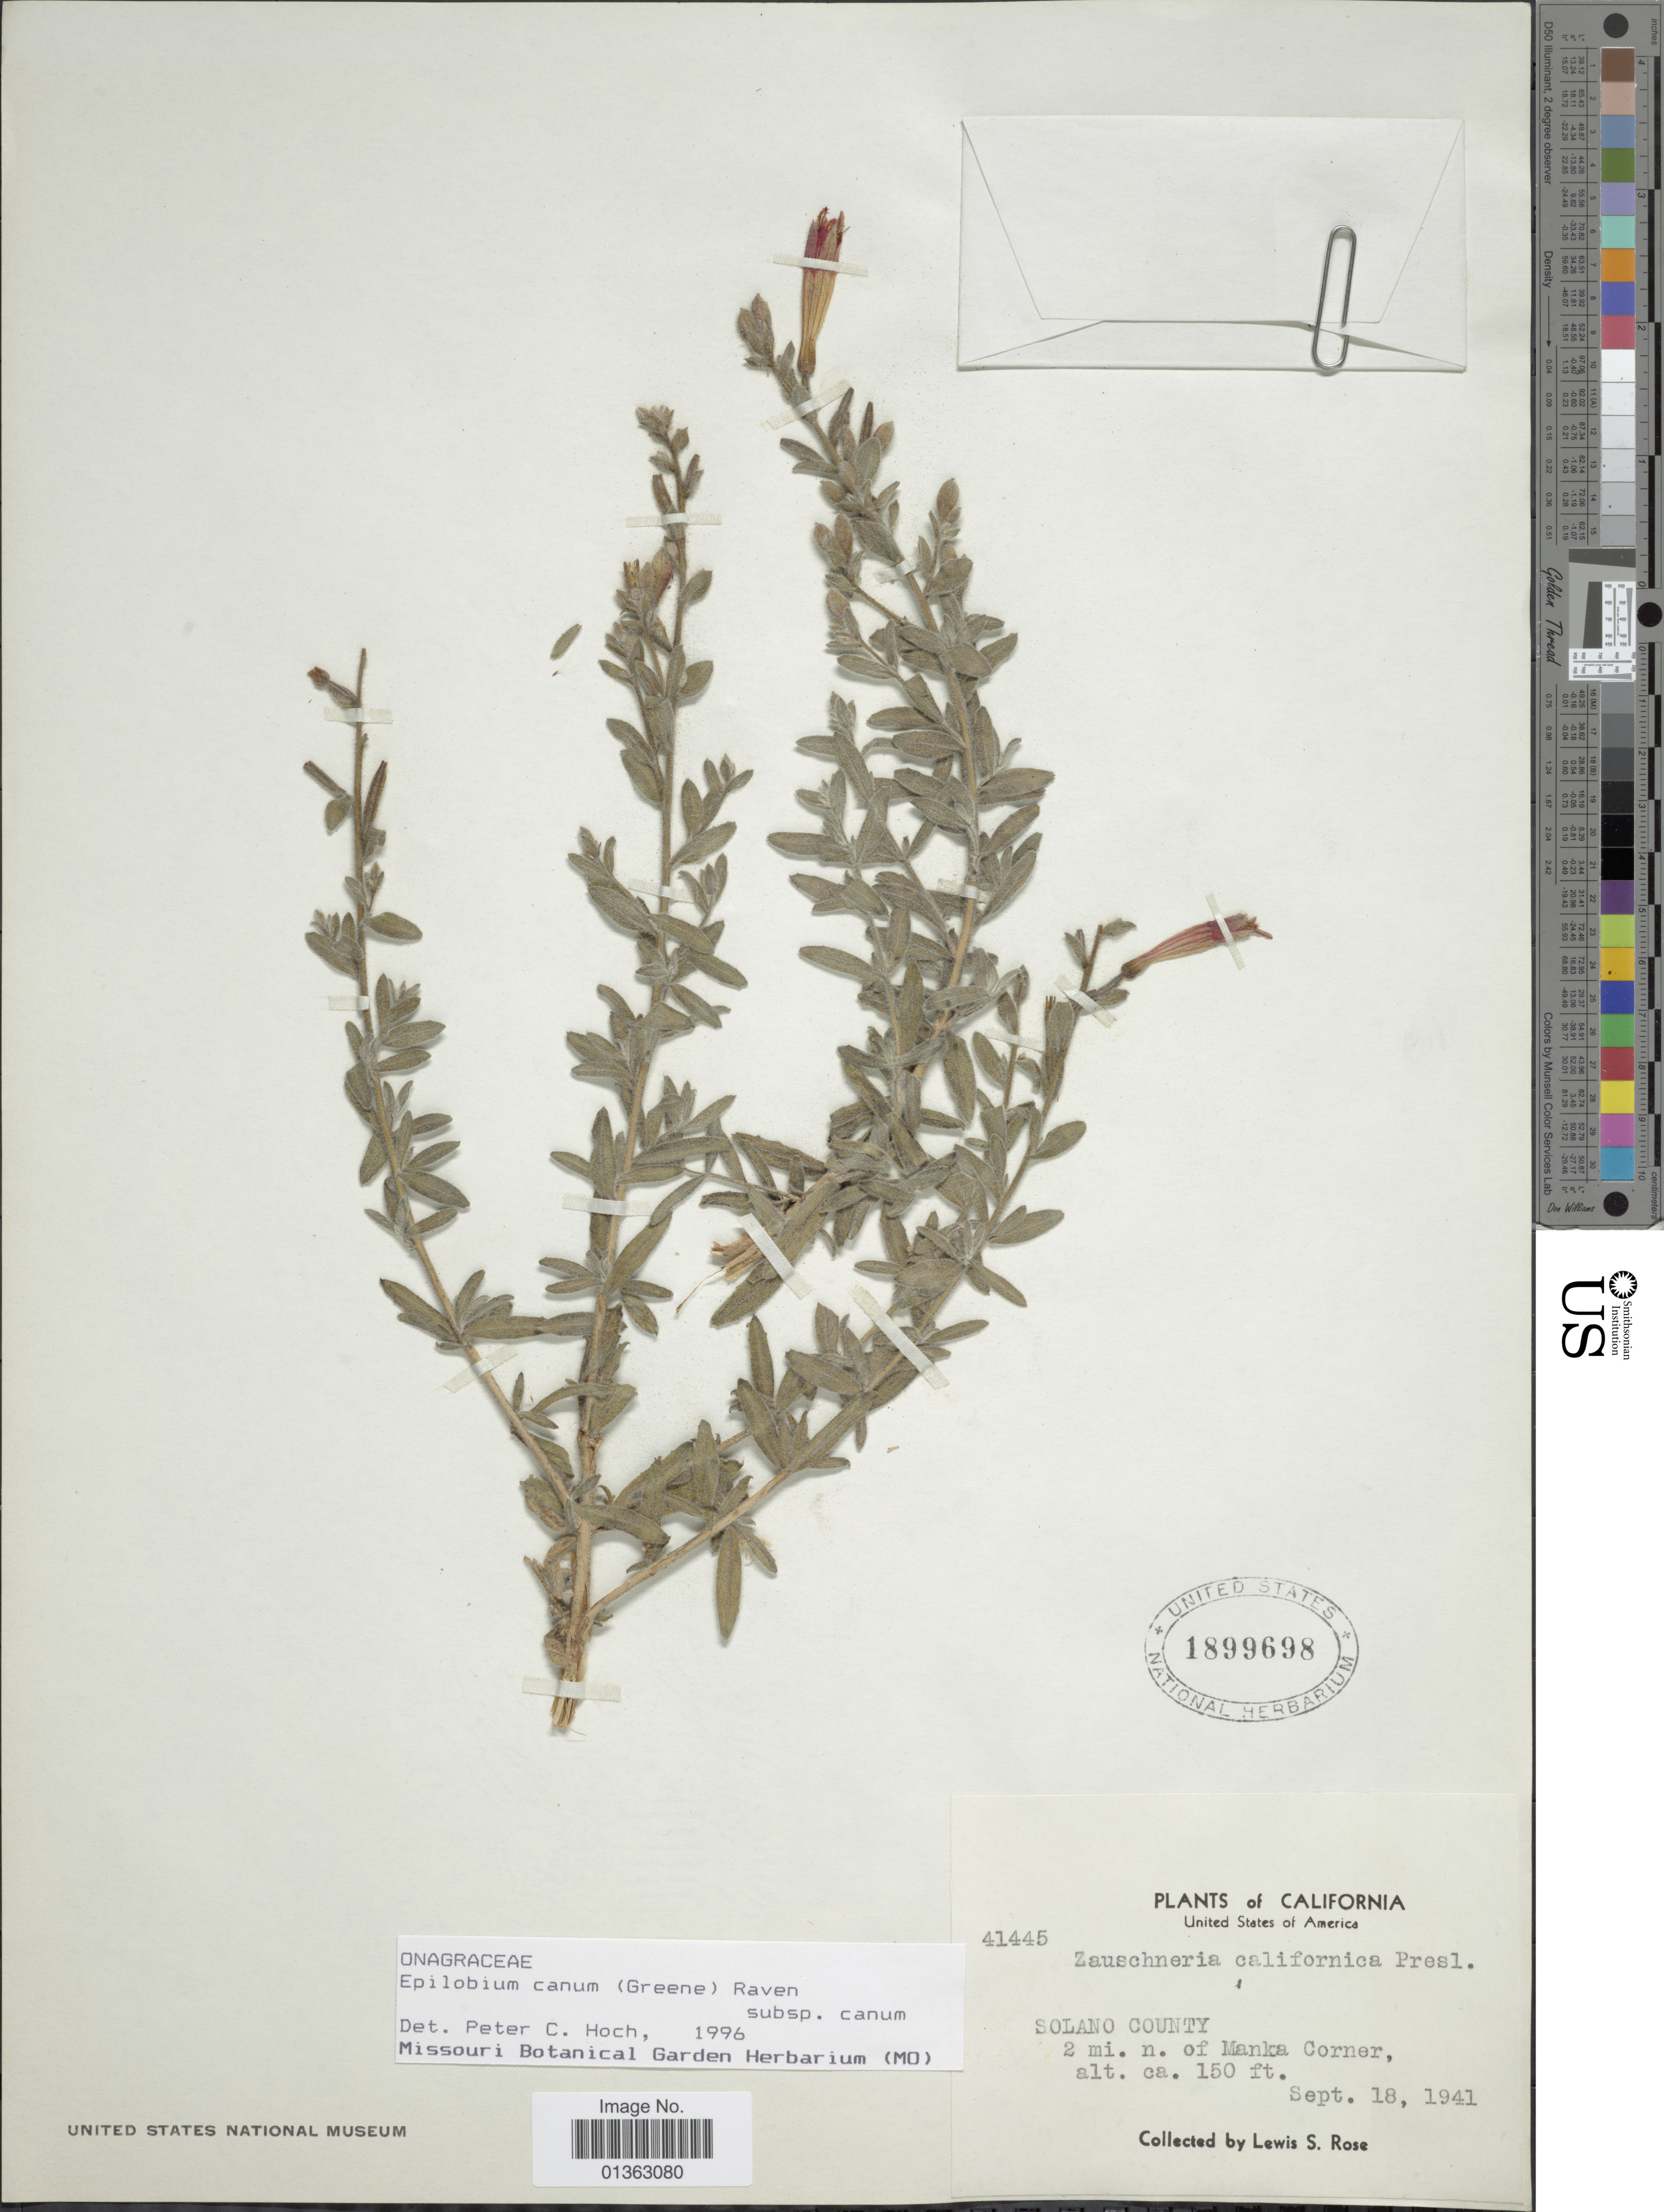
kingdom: Plantae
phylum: Tracheophyta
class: Magnoliopsida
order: Myrtales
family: Onagraceae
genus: Epilobium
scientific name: Epilobium canum subsp. canum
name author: (Greene) P.H. Raven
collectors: L. S. Rose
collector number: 41445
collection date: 1941-09-18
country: United States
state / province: California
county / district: Solano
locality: Solano County. 2 mi. n. of Manka Corner.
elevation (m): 46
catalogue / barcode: US 1899698